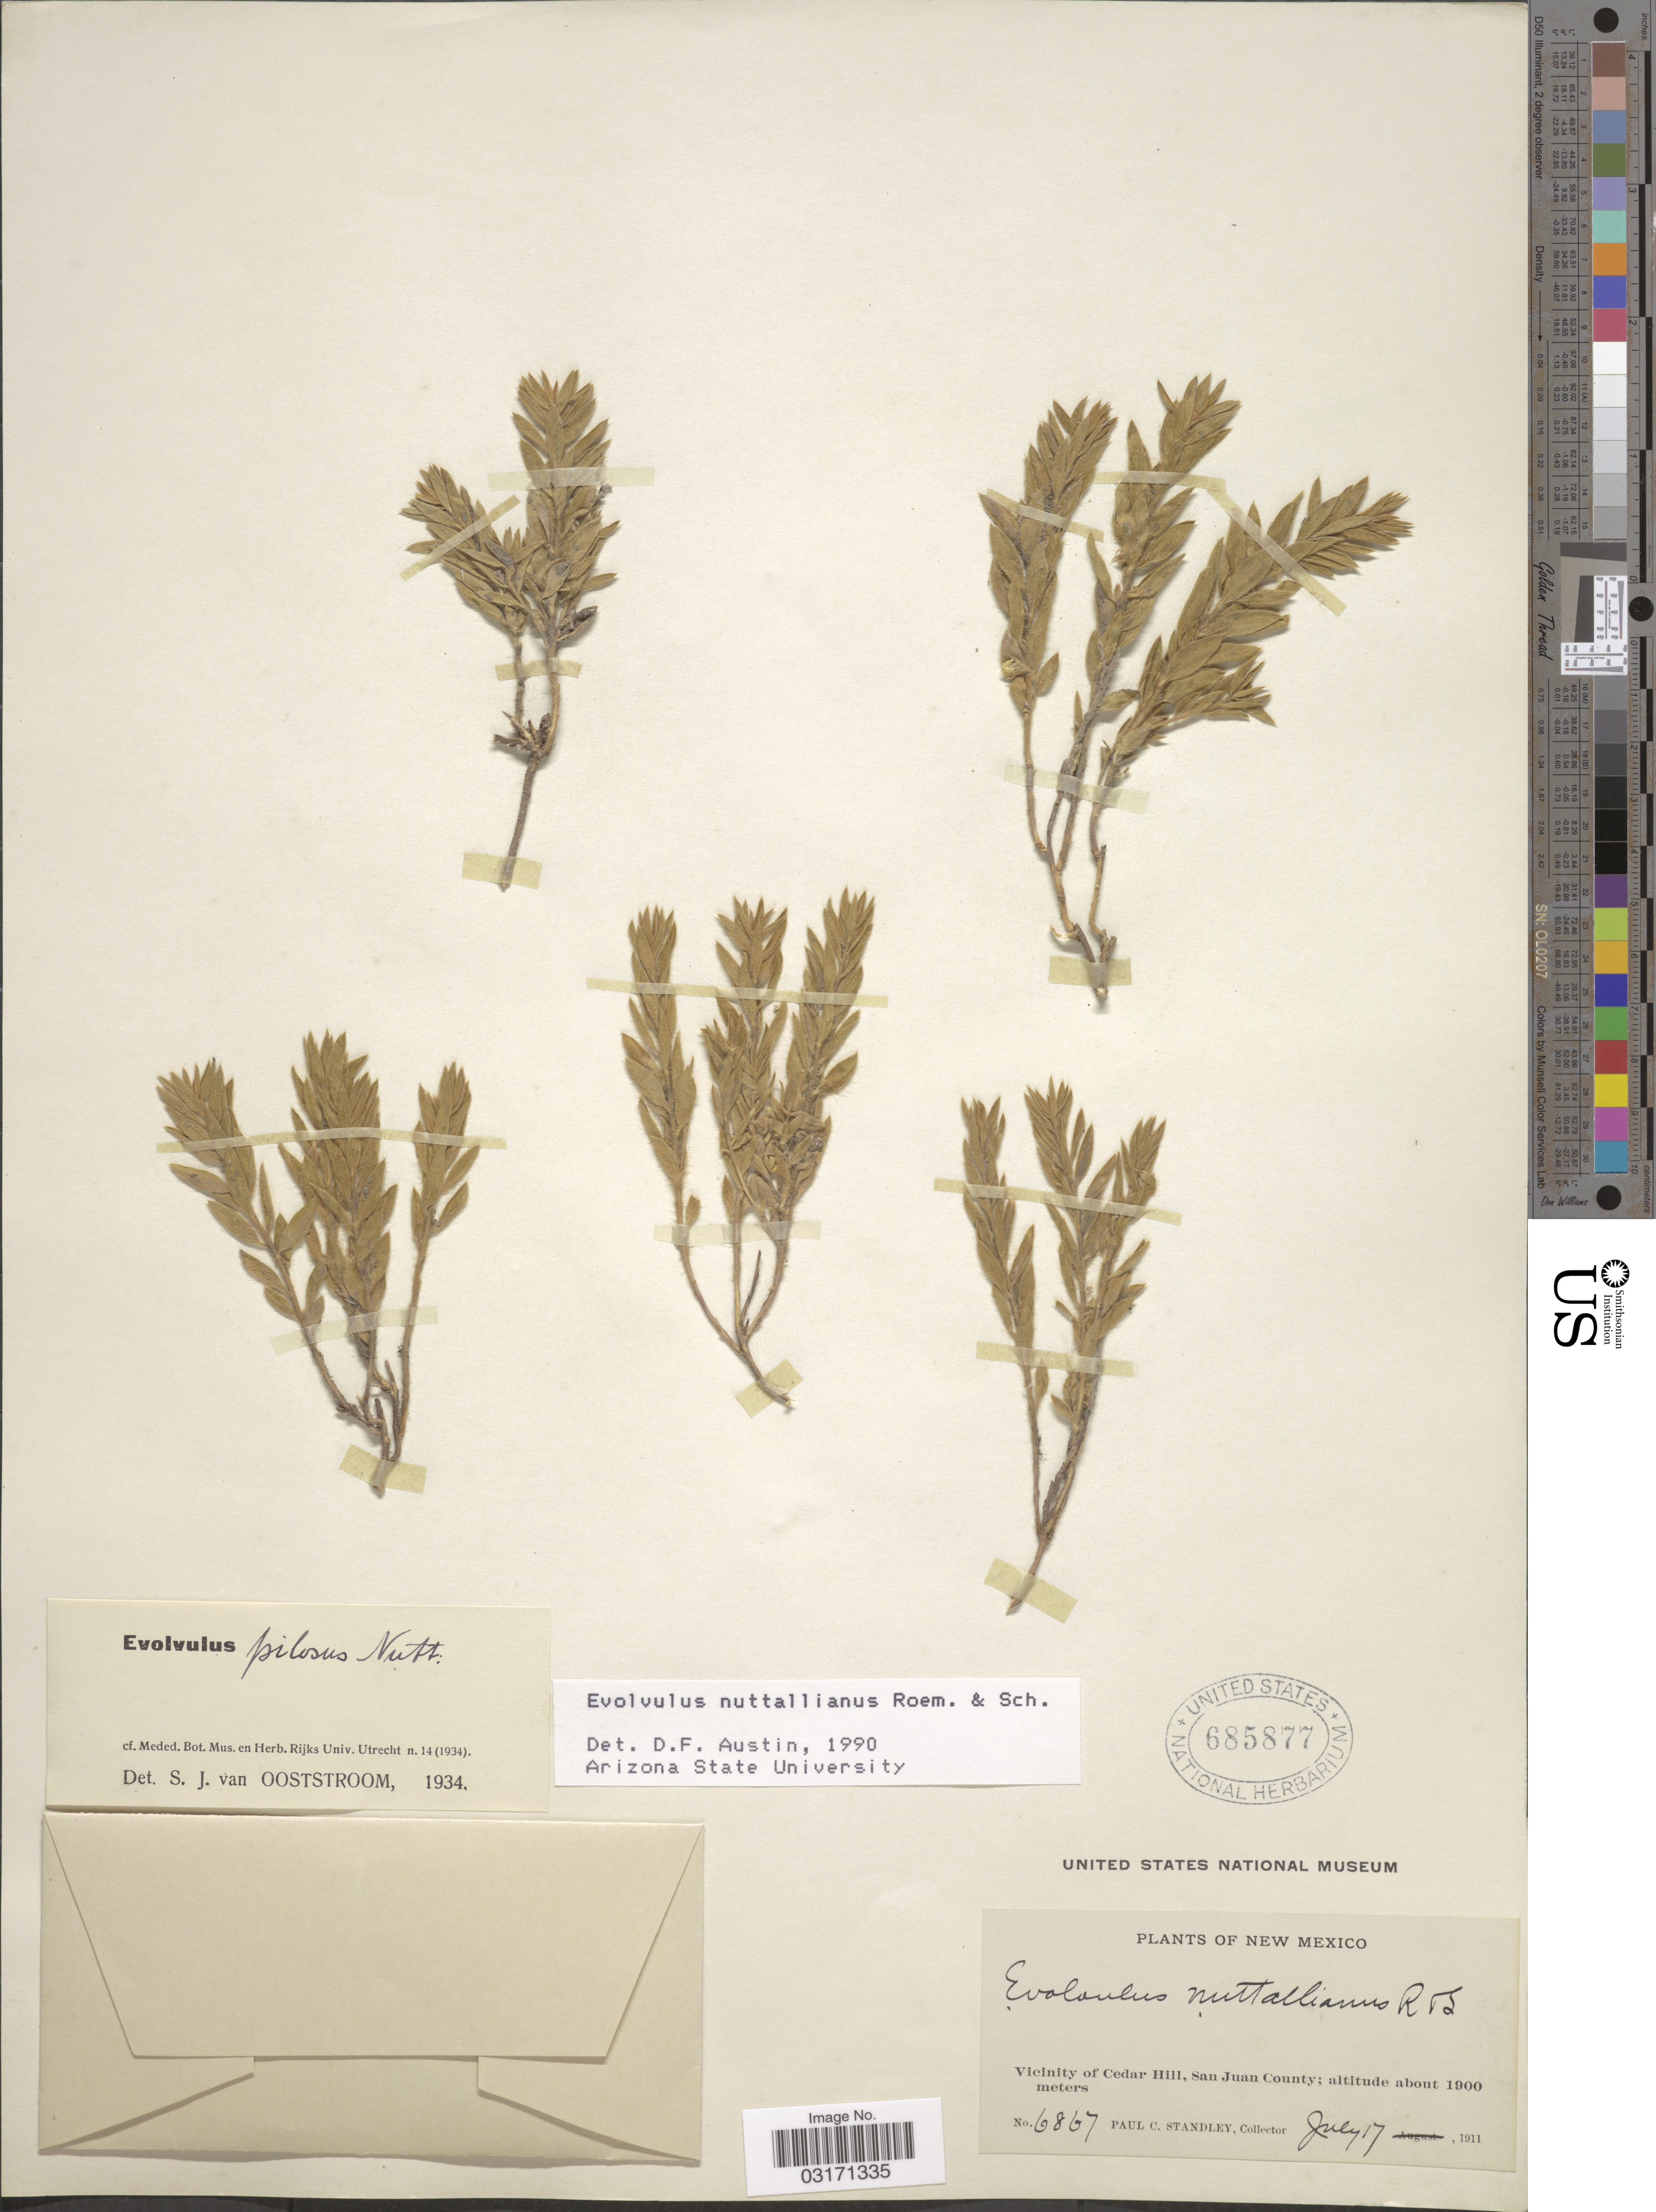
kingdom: Plantae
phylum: Tracheophyta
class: Magnoliopsida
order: Solanales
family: Convolvulaceae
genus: Evolvulus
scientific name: Evolvulus nuttallianus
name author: Roem. & Schult.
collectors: P. C. Standley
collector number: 6867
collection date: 1911-07-17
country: United States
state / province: New Mexico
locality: Vicinity of Cedar Hill, San Juan County.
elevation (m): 1900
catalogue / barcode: US 685877